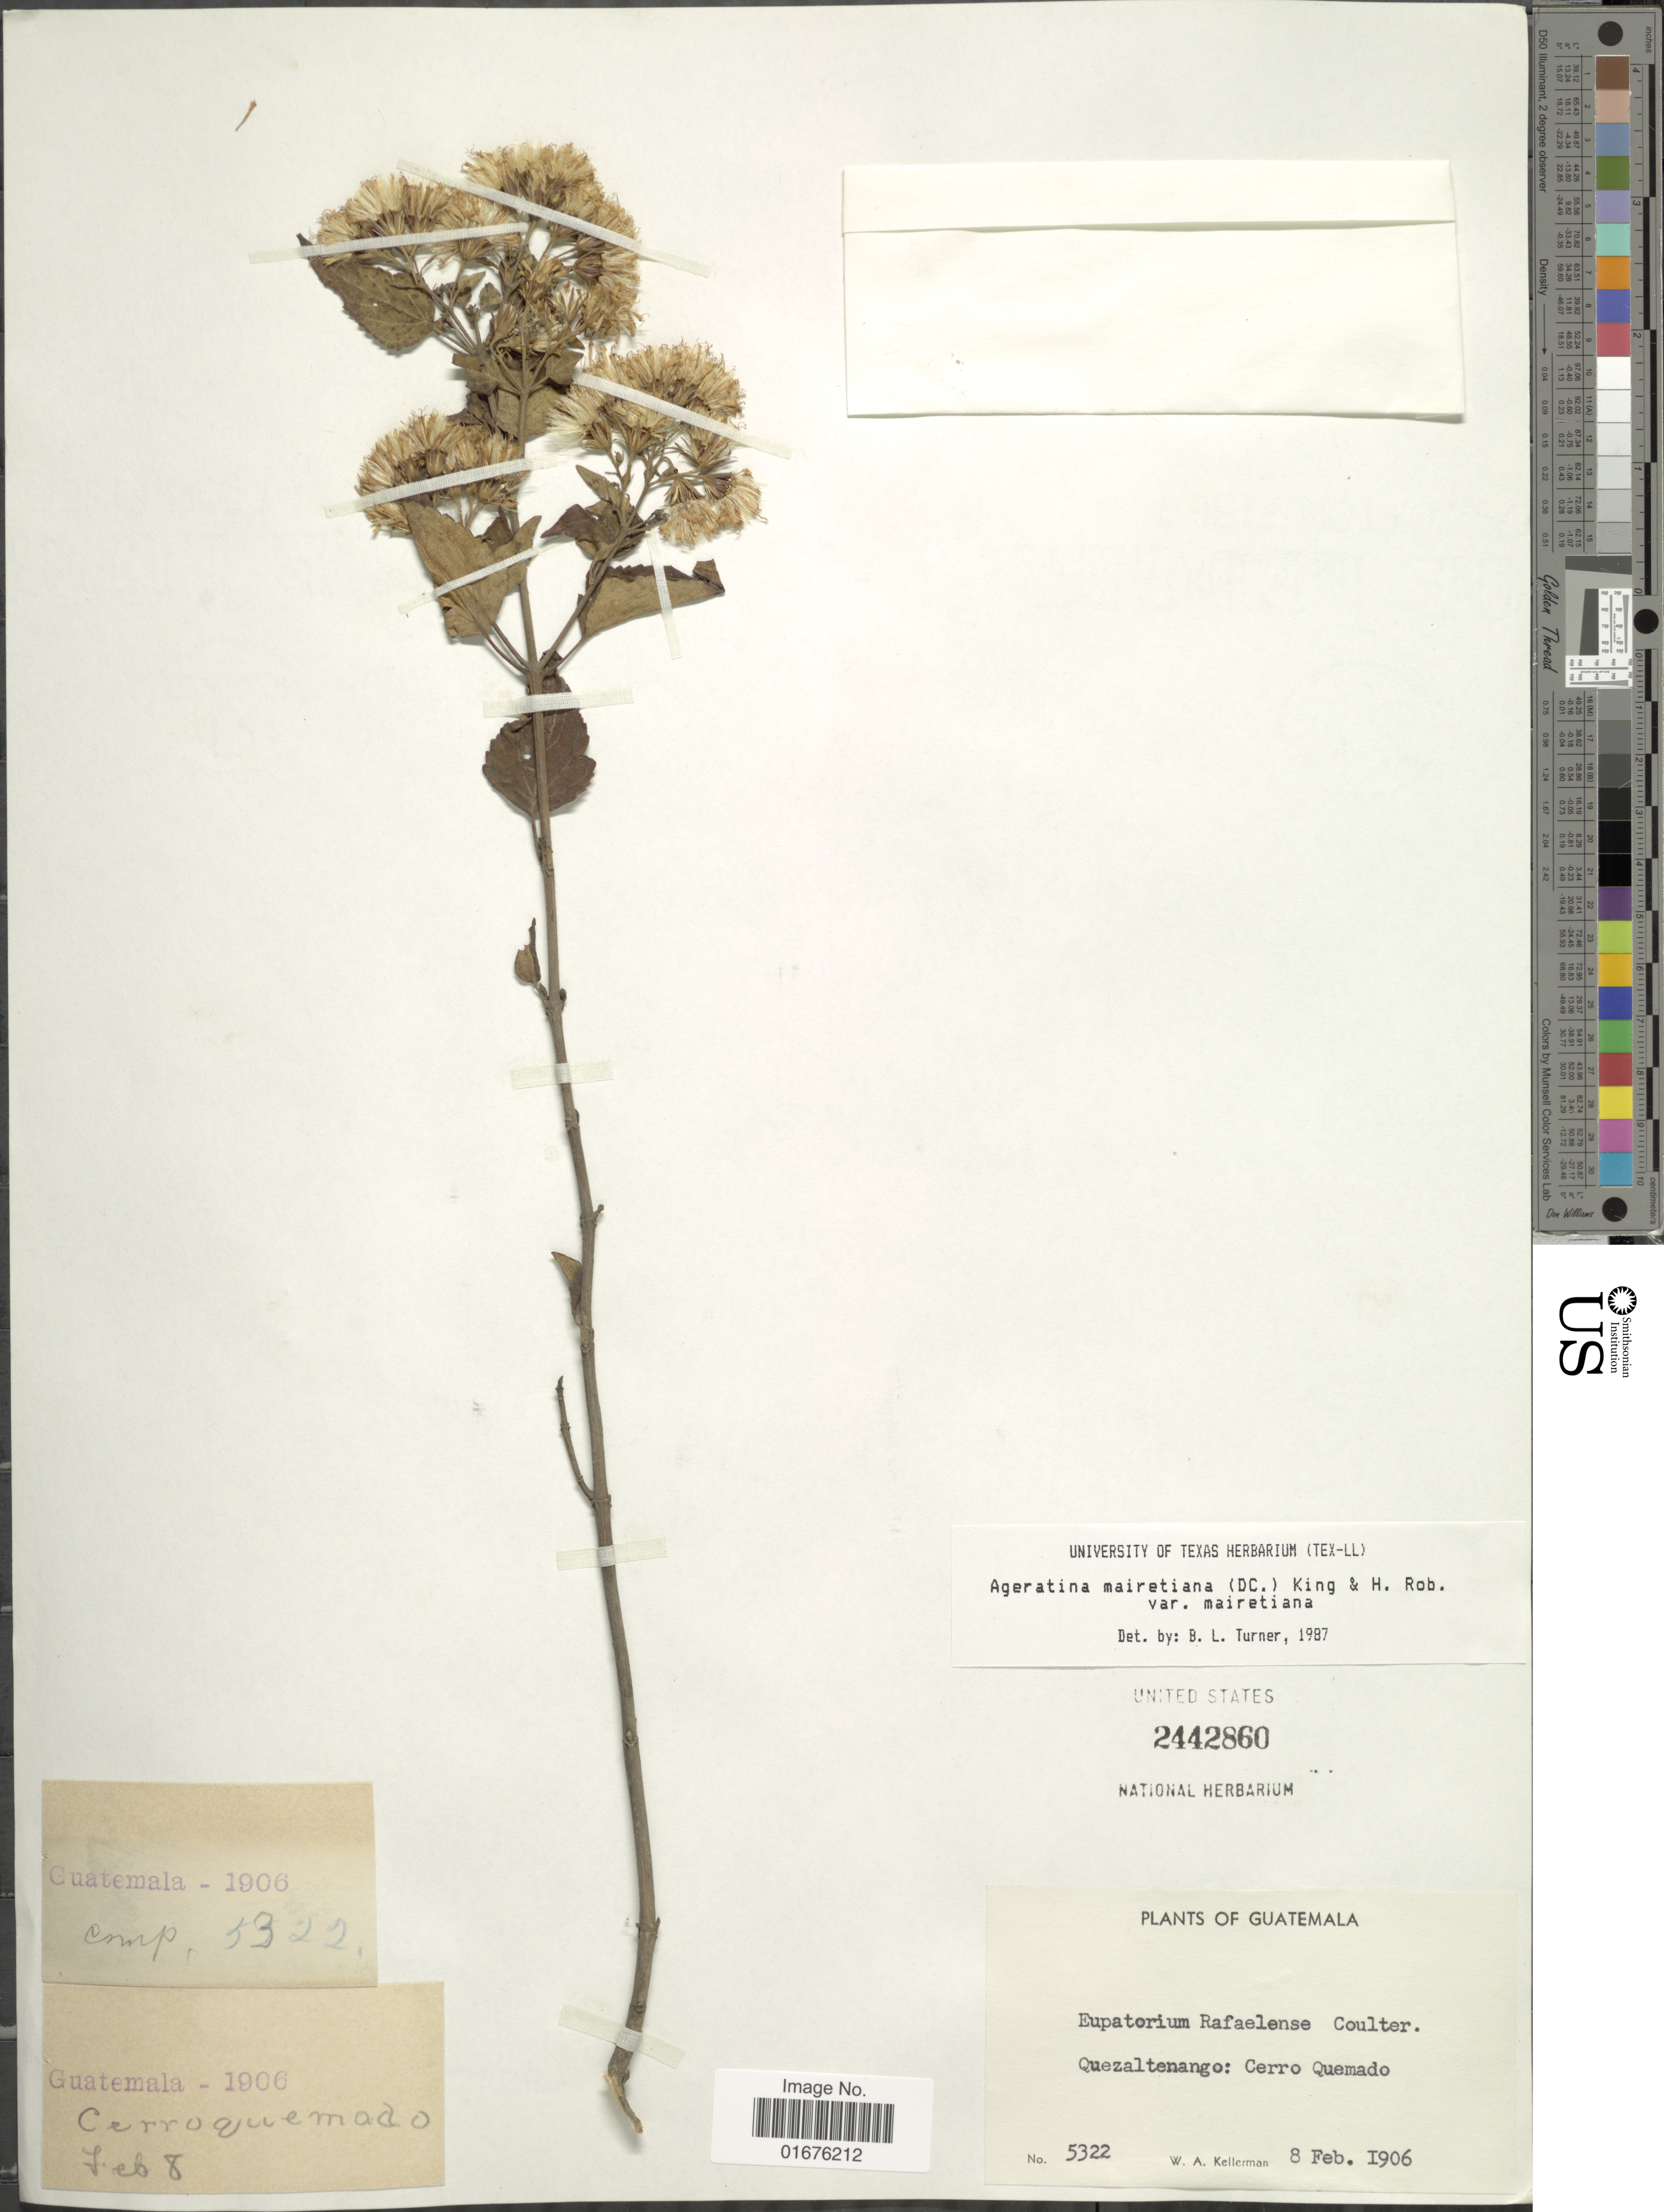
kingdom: Plantae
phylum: Tracheophyta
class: Magnoliopsida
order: Asterales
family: Asteraceae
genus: Ageratina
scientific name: Ageratina mairetiana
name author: (DC.) R.M. King & H. Rob.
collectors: W. Kellerman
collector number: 5322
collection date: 1906-02-08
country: Guatemala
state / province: Quetzaltenango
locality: Cerro Quemado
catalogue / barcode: US 2442860